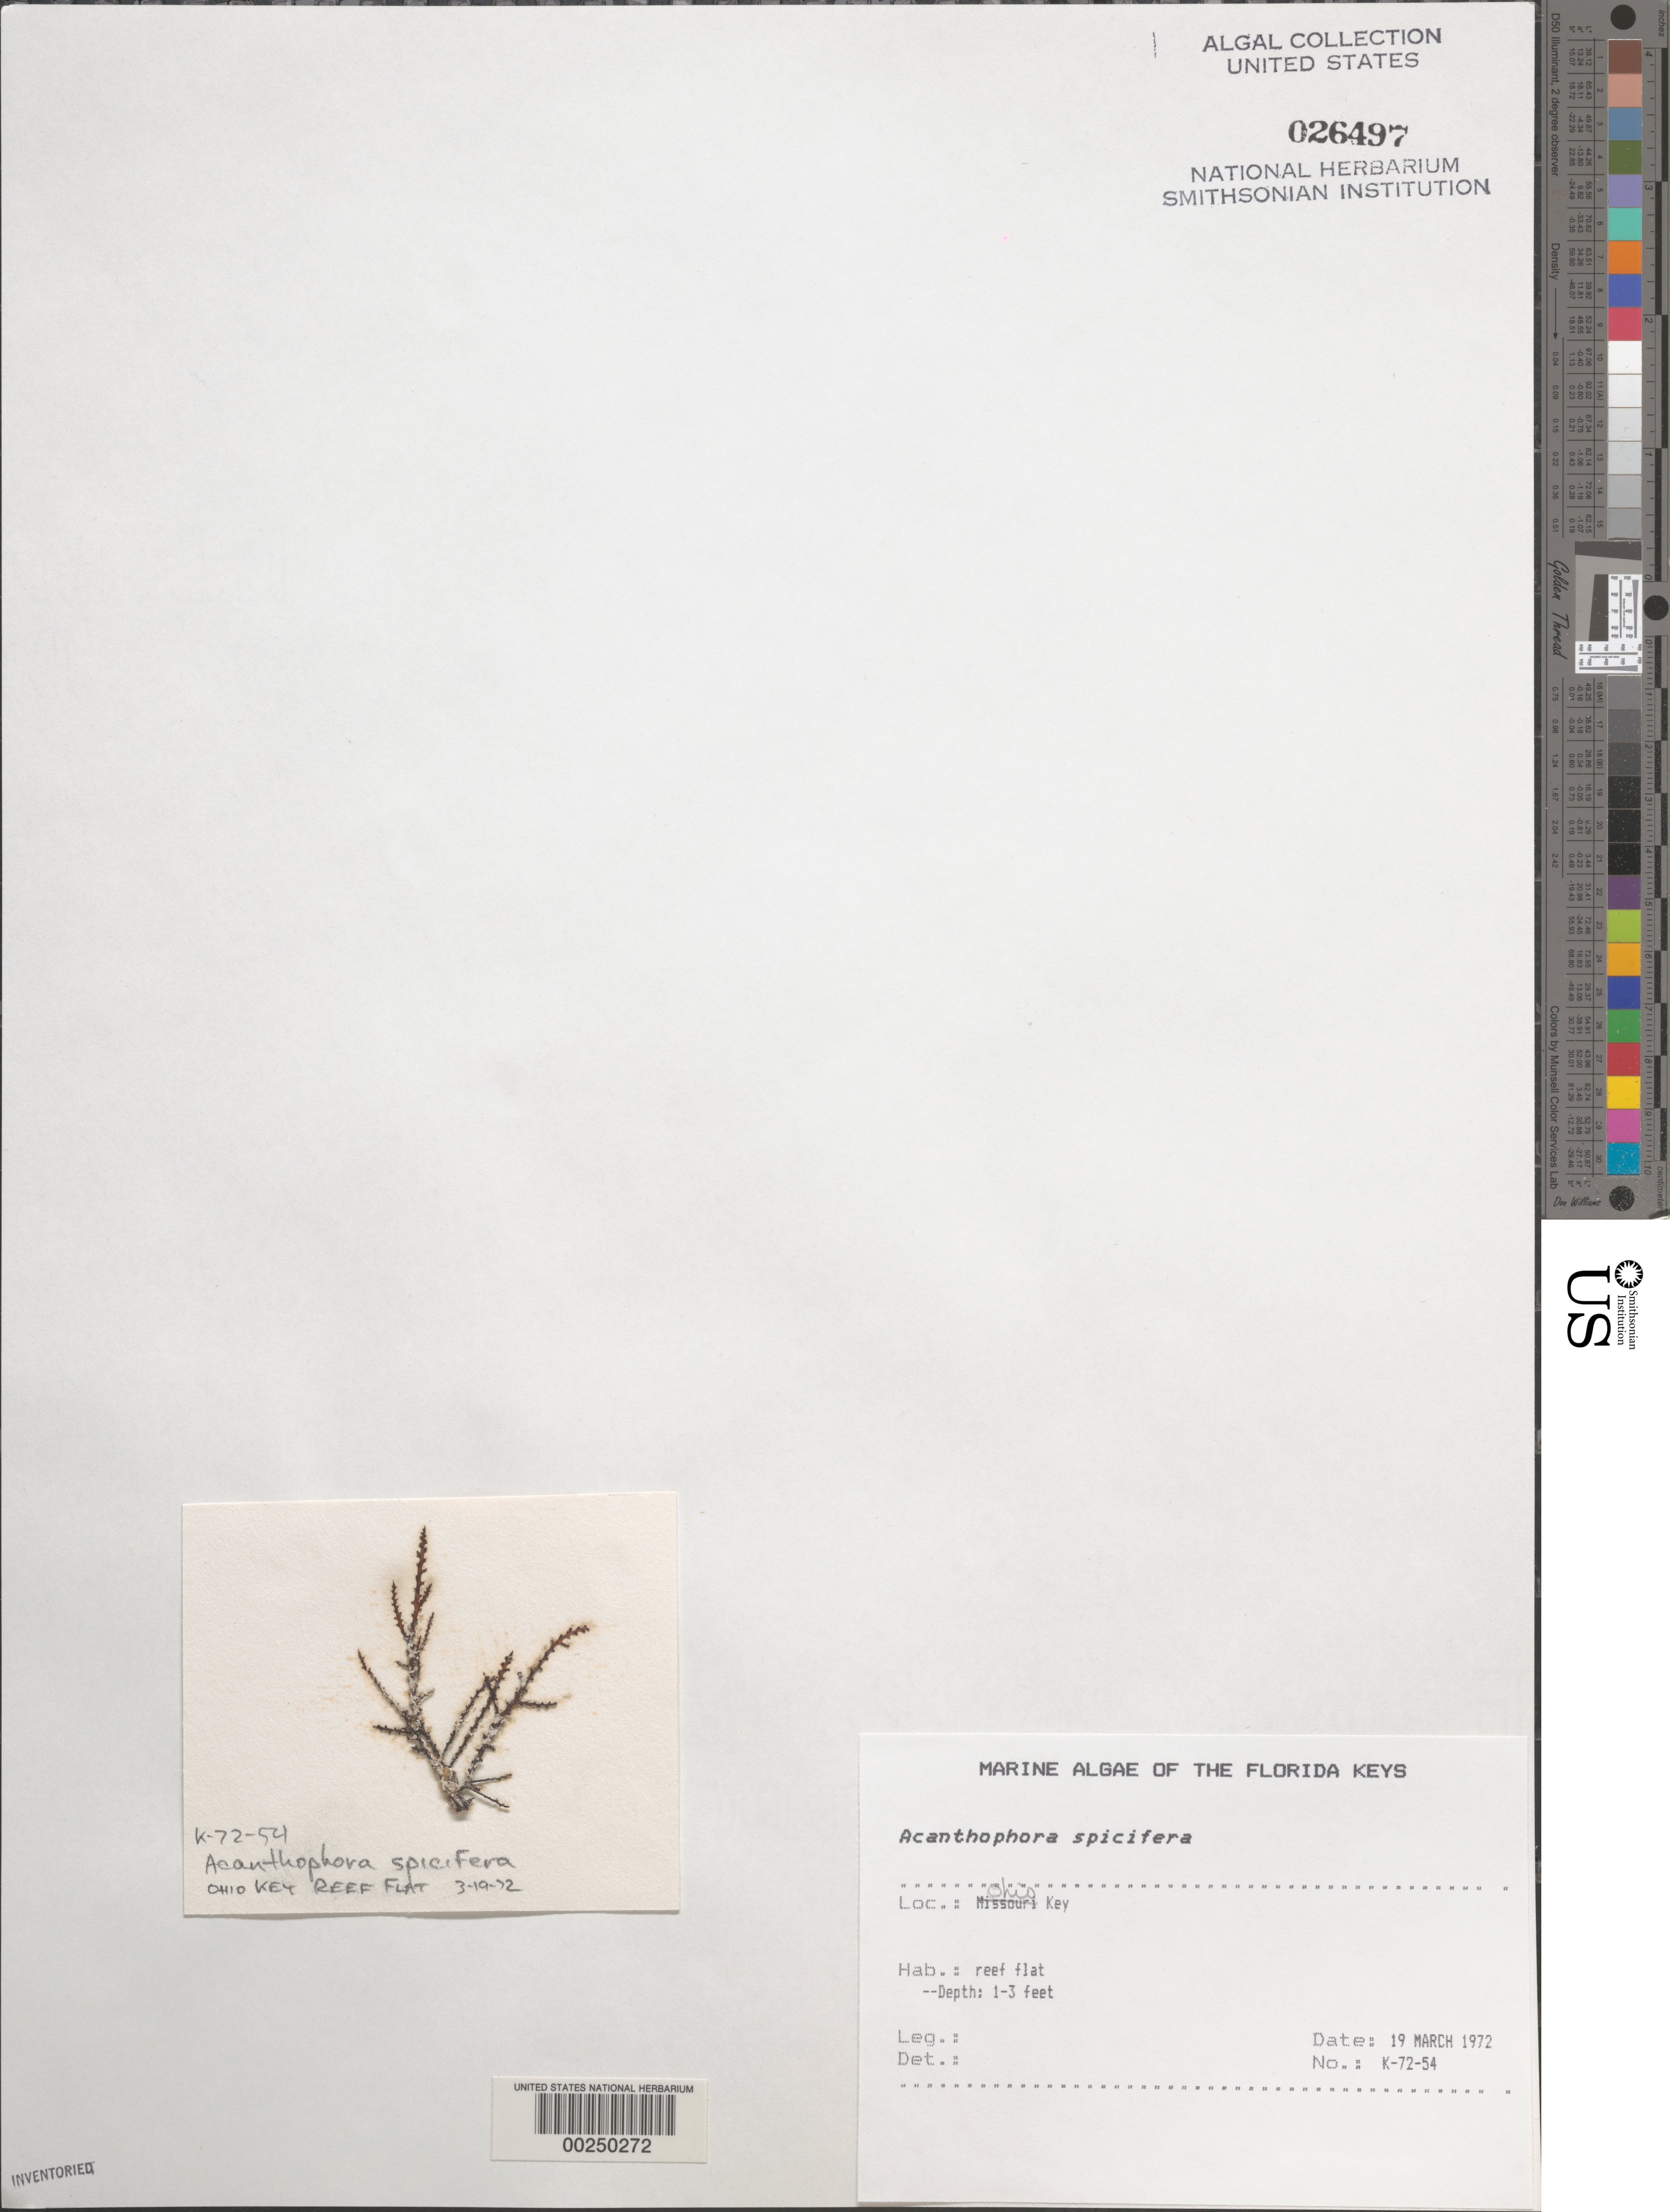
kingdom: Plantae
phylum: Rhodophyta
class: Florideophyceae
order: Ceramiales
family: Rhodomelaceae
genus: Acanthophora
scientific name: Acanthophora spicifera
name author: (Vahl) Børgesen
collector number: K-72-54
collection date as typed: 19 Mar 1972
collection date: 1972-03-19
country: United States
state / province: Florida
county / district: Monroe County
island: Ohio Key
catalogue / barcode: US 26497